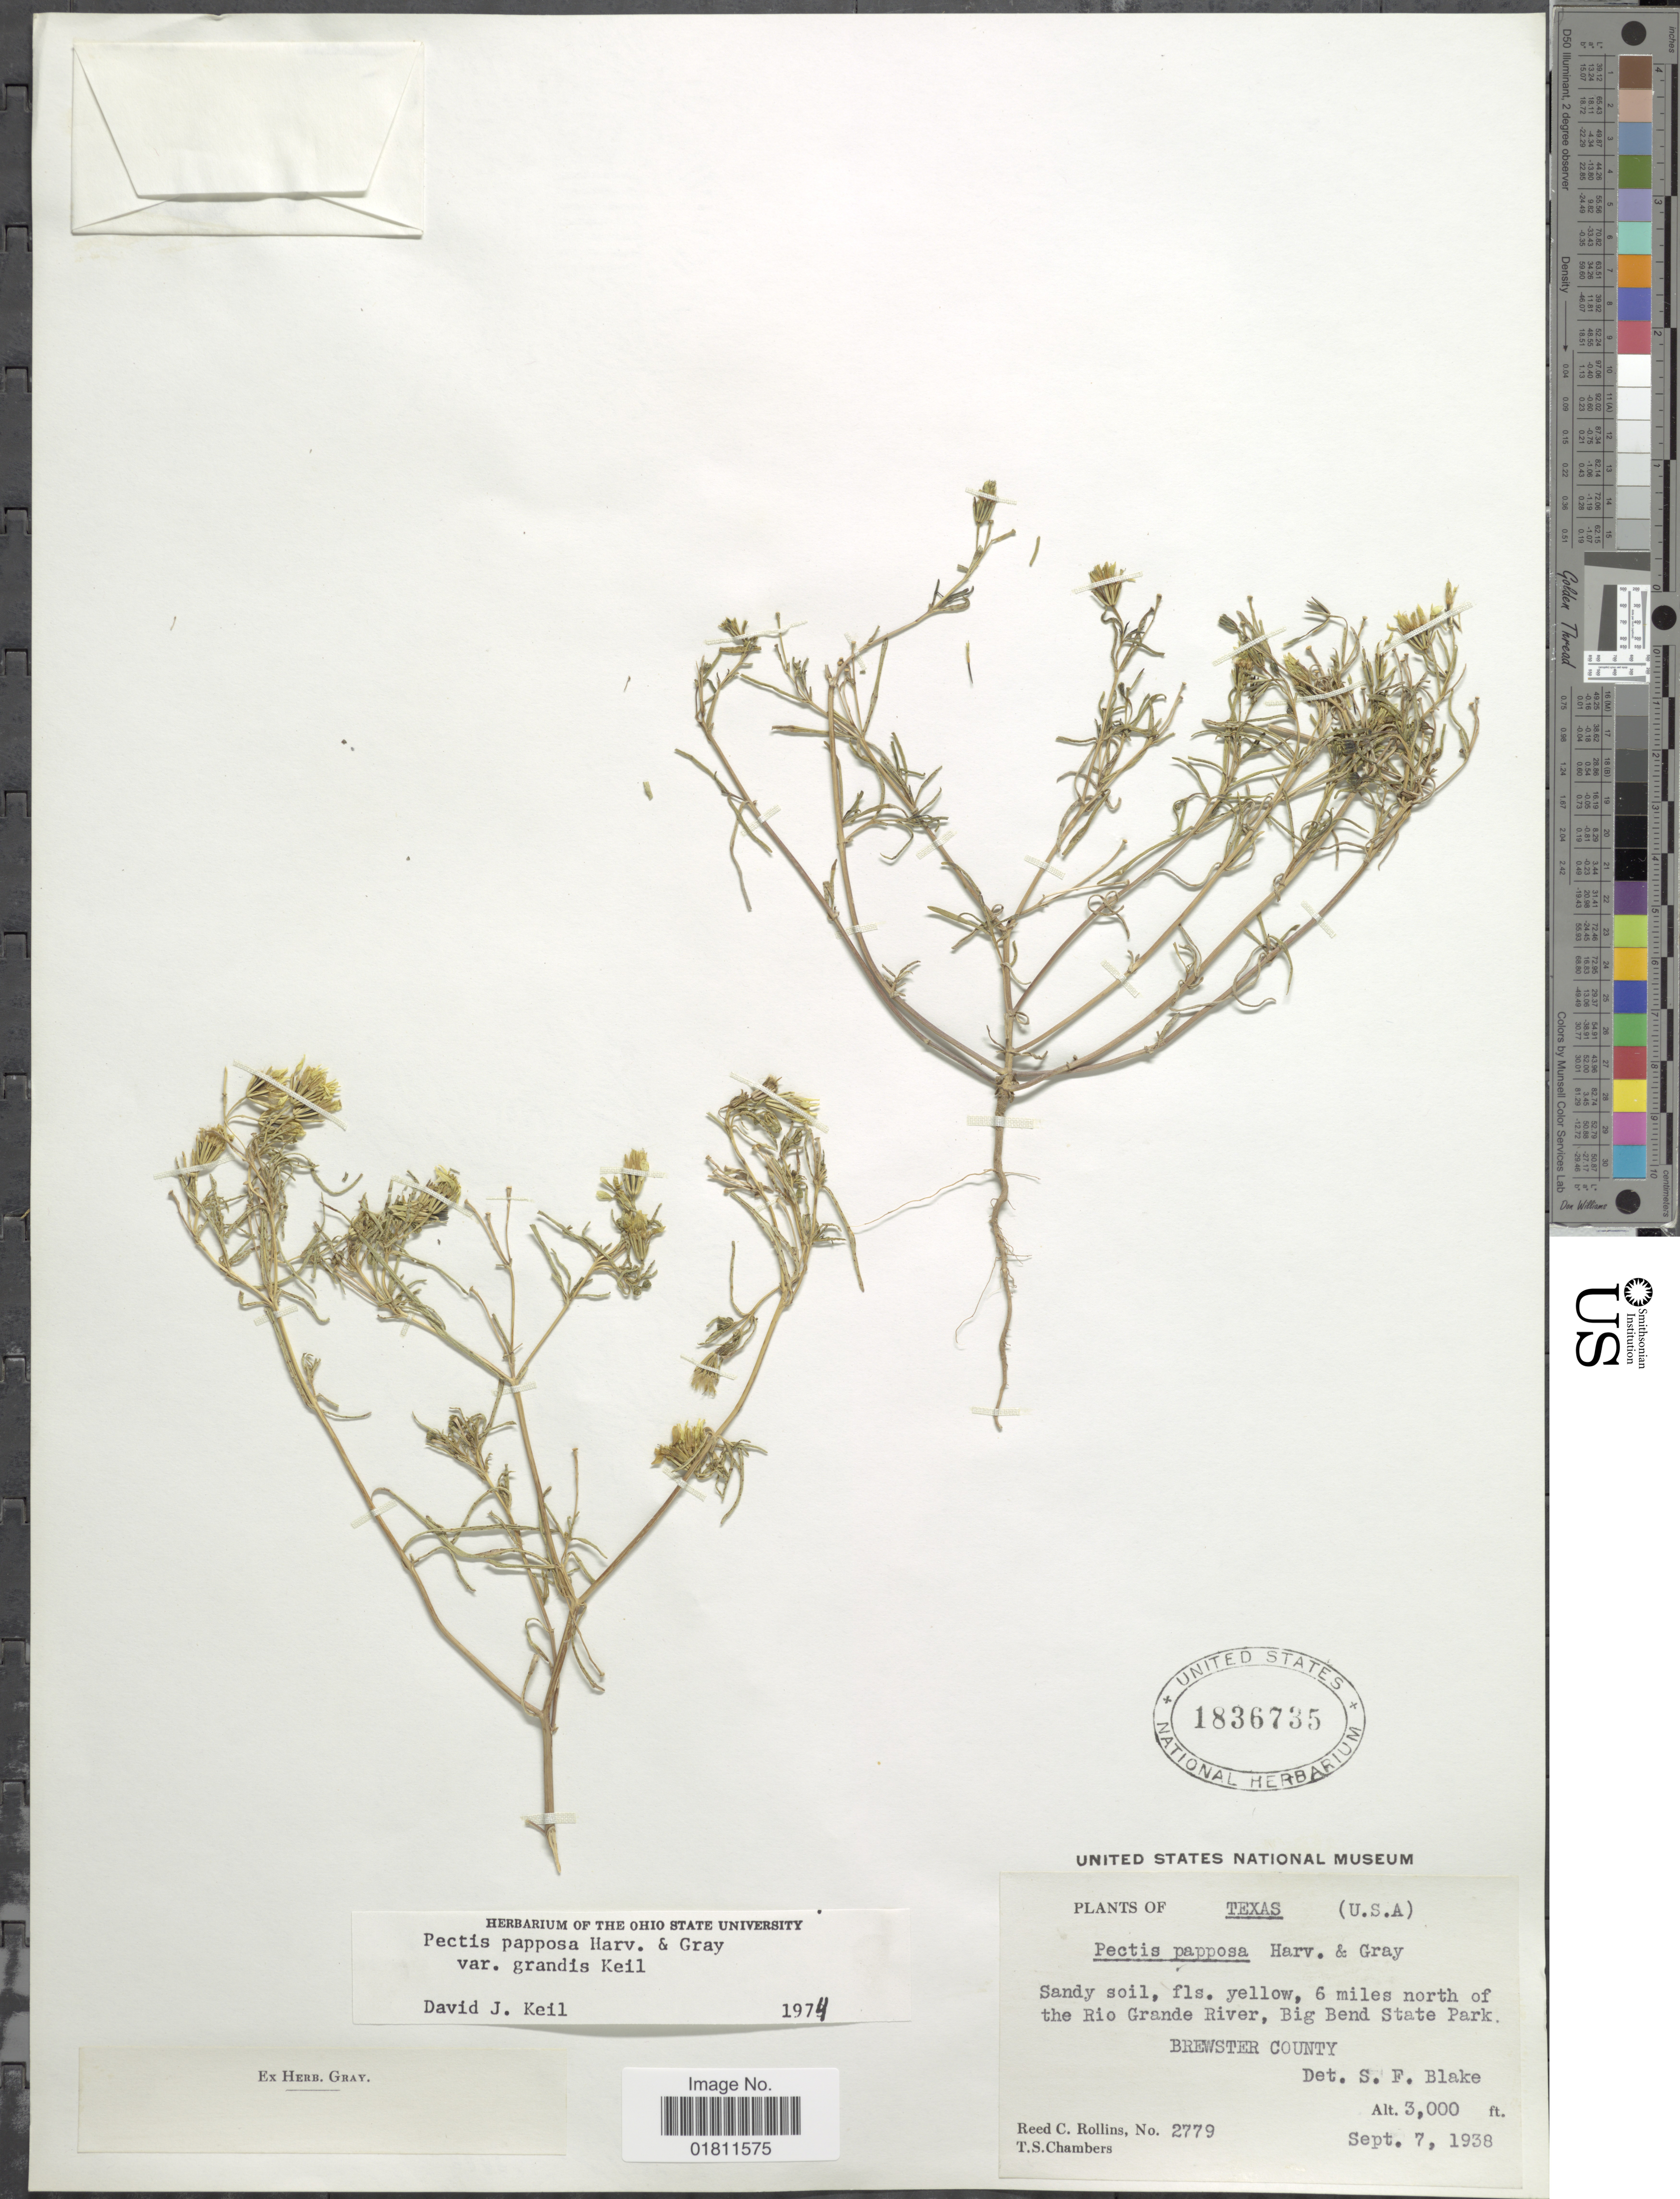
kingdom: Plantae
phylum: Tracheophyta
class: Magnoliopsida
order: Asterales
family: Asteraceae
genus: Pectis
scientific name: Pectis papposa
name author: Harv. & A. Gray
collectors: R. C. Rollins & T. Chambers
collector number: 2779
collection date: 1938-09-07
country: United States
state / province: Texas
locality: Texas, 6 miles north of the Rio Grande River, Big Bend State Park, Brewster County.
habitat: sandy soil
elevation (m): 914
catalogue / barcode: US 1836735